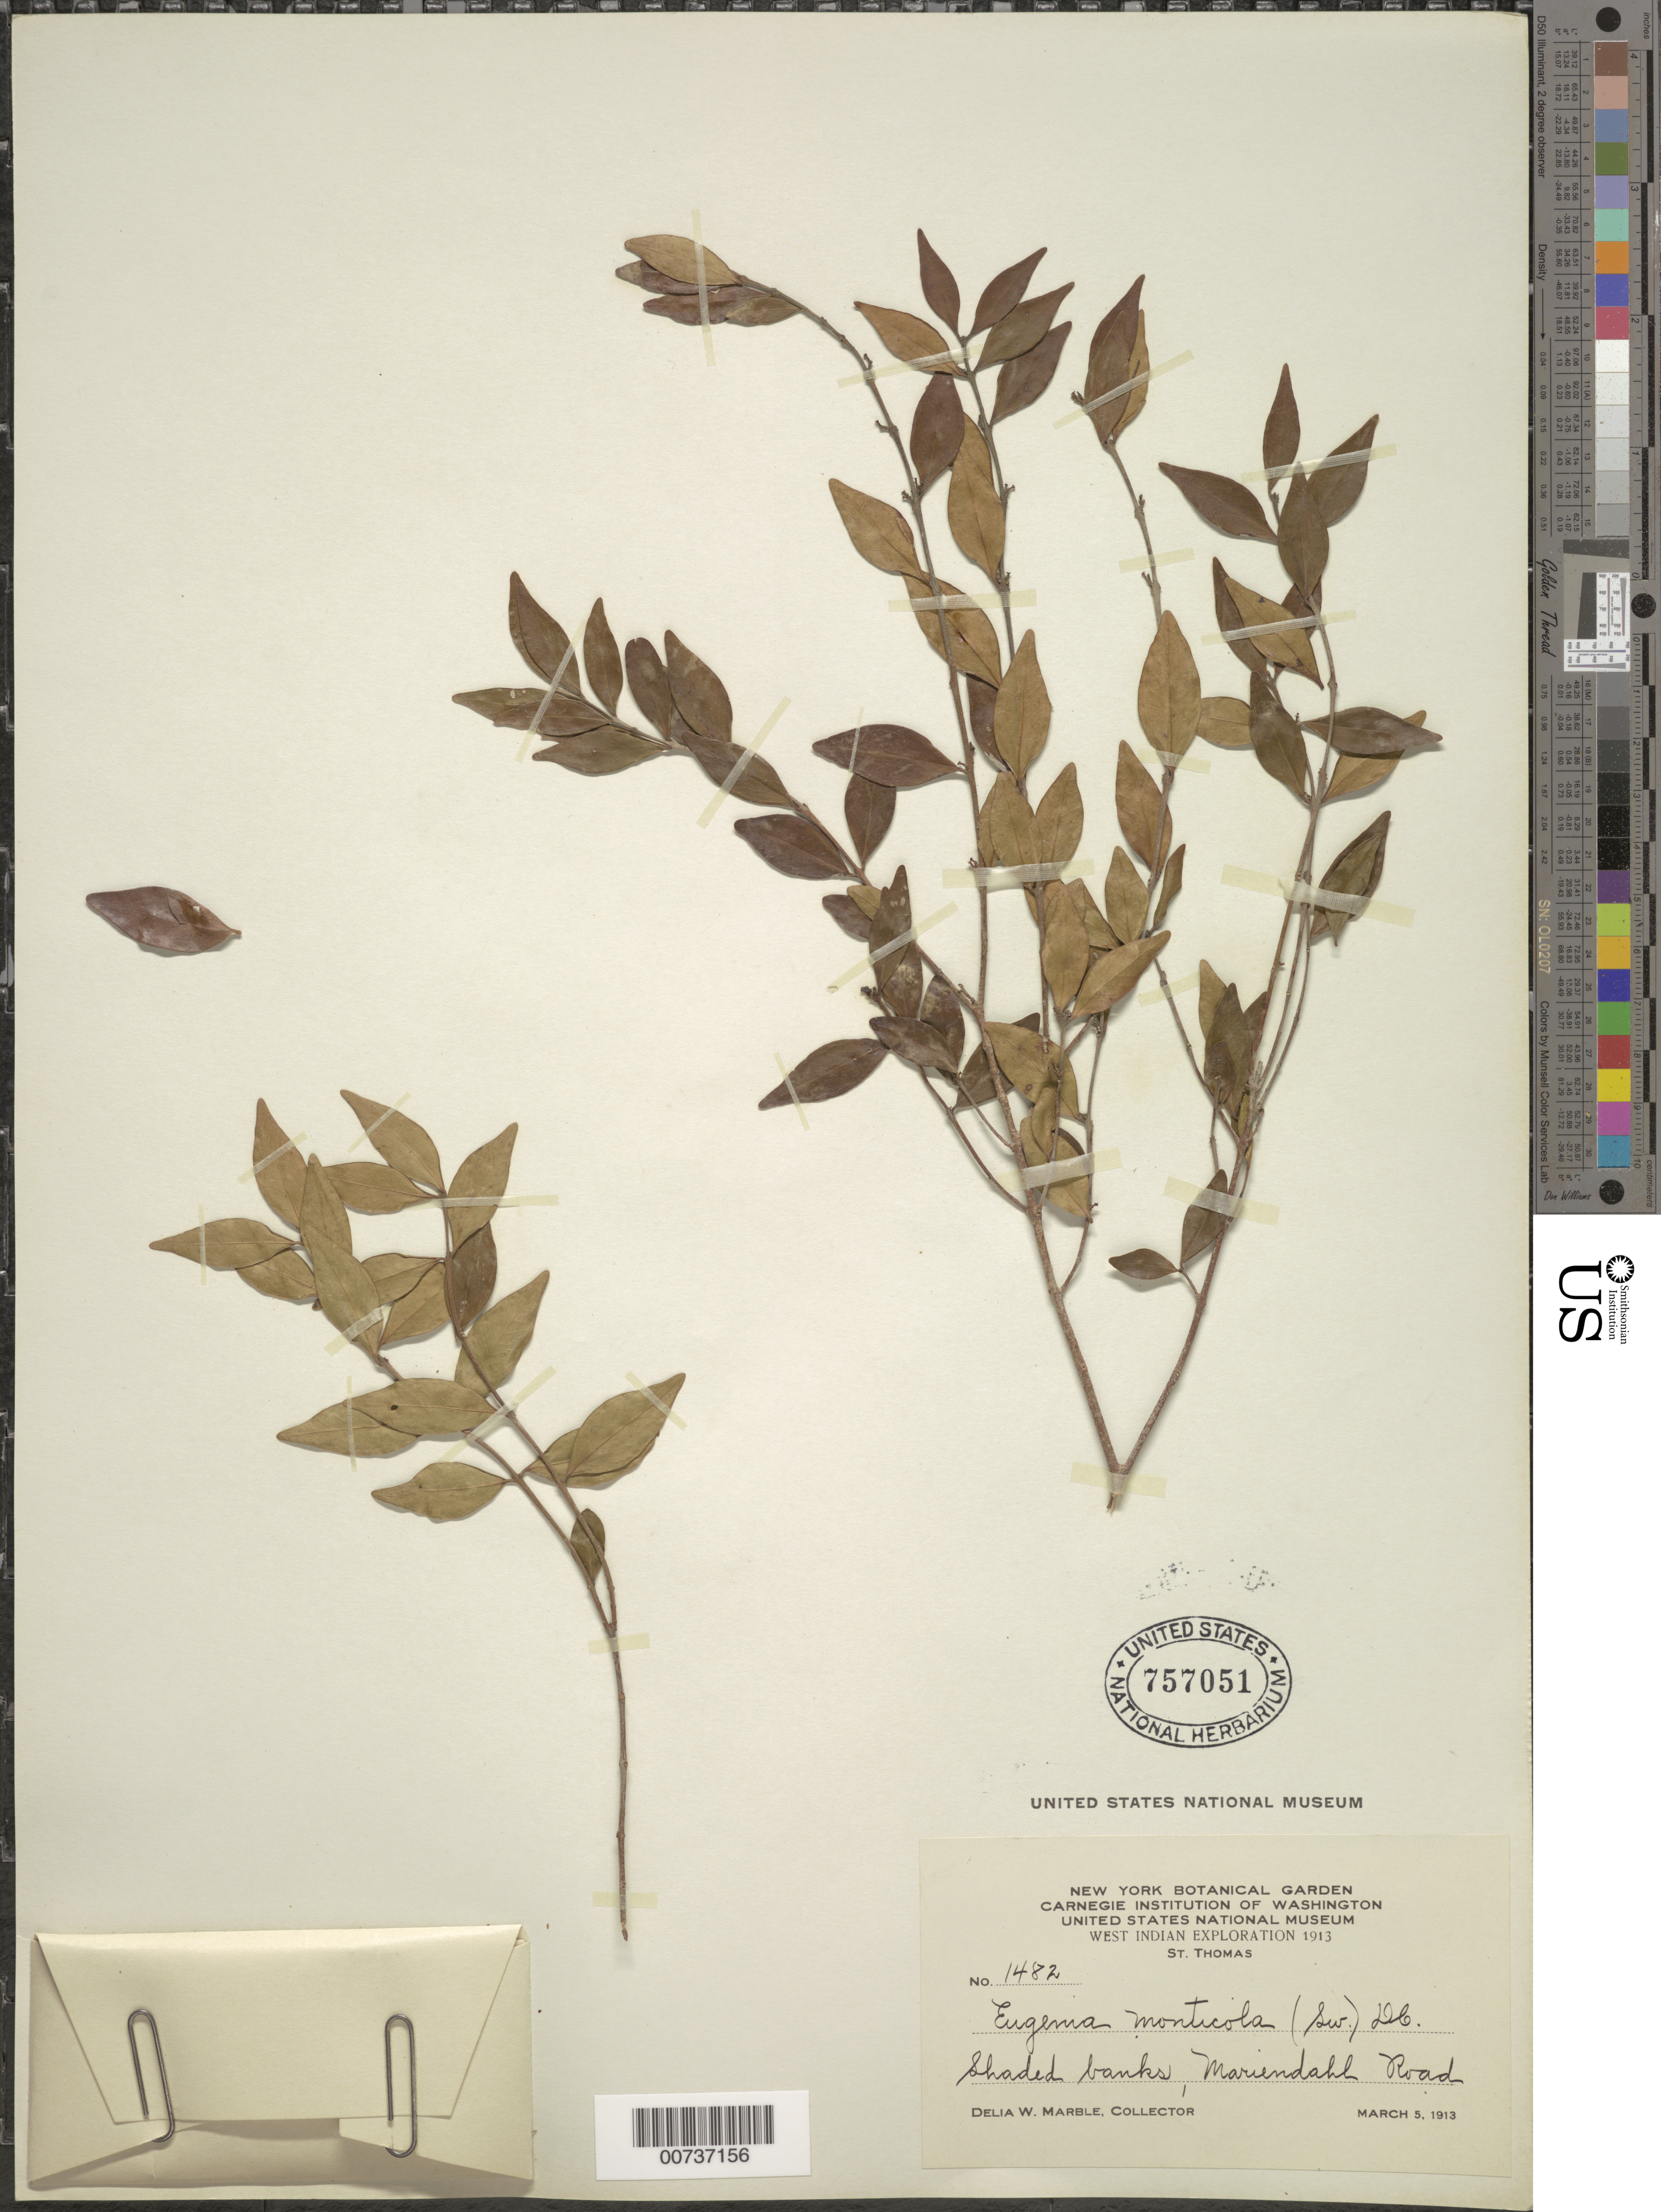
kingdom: Plantae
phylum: Tracheophyta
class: Magnoliopsida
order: Myrtales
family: Myrtaceae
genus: Eugenia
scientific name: Eugenia monticola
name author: (Sw.) DC.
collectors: D. W. Marble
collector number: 1482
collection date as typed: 05 Mar 1913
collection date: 1913-03-05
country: U.S. Virgin Islands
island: St. Thomas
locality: Mariendahl Road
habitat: Shaded banks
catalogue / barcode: US 757051